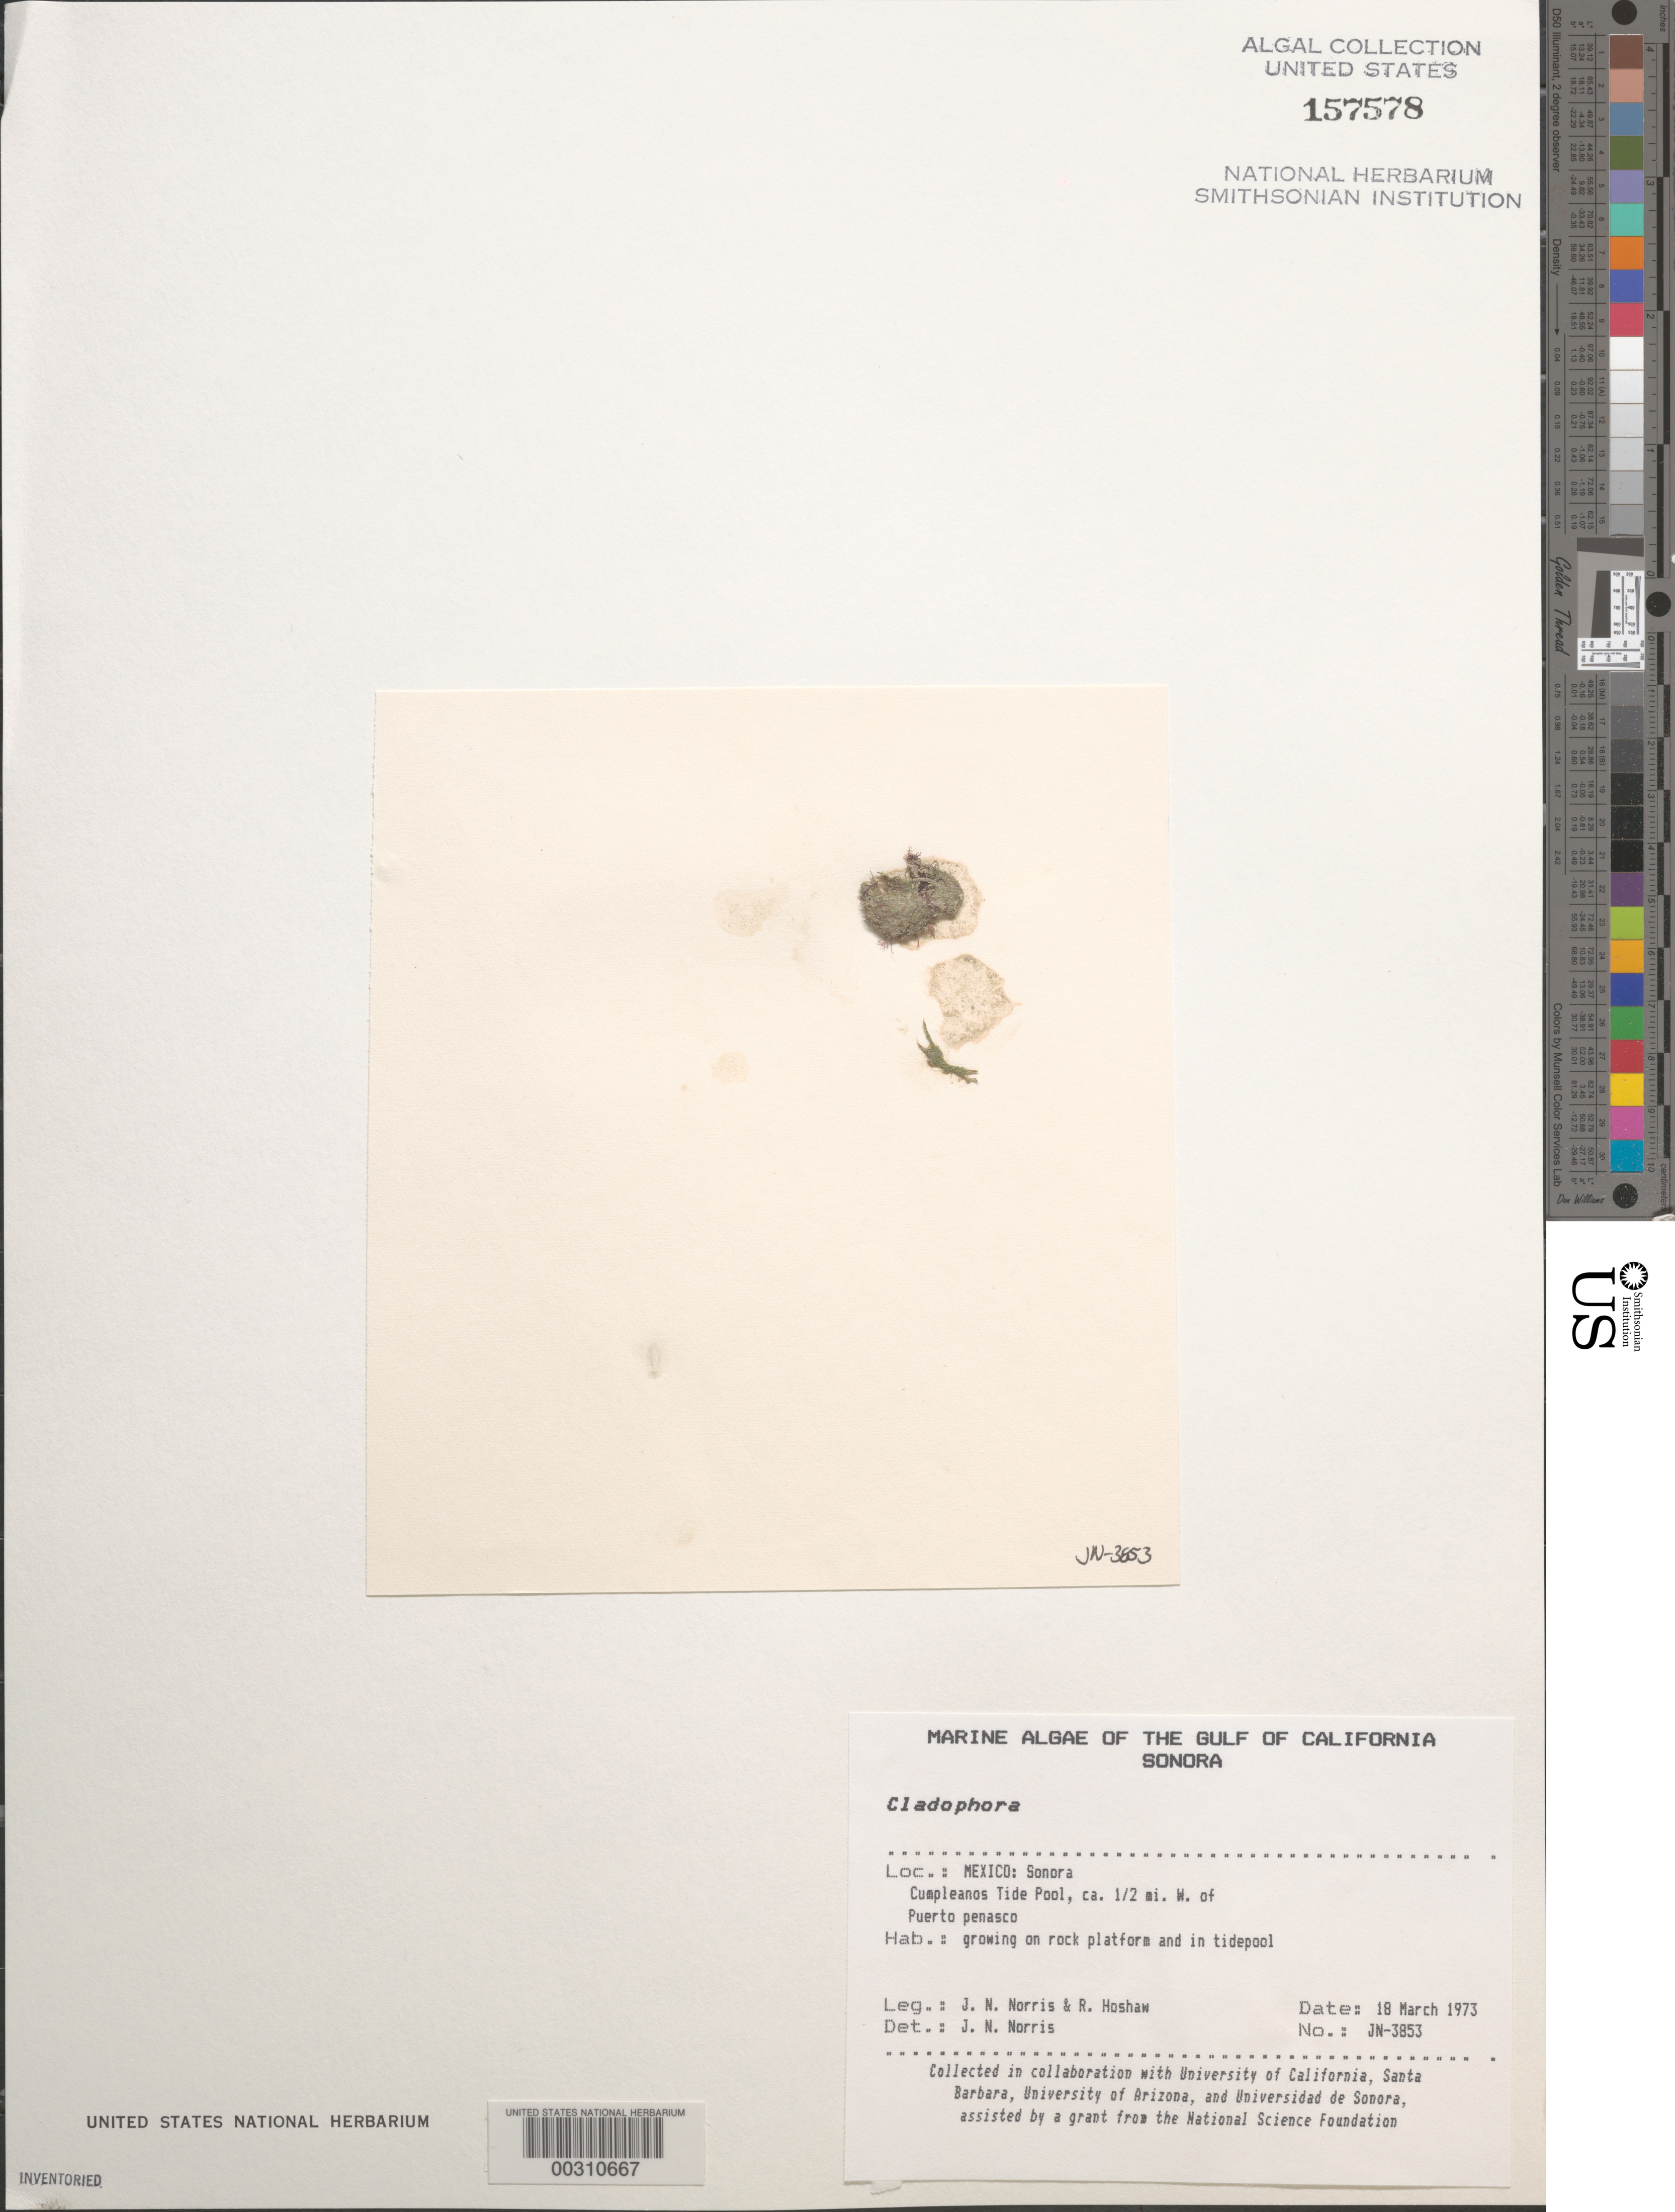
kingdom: Plantae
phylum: Chlorophyta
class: Ulvophyceae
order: Cladophorales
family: Cladophoraceae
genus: Cladophora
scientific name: Cladophora sp.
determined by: Norris, James N.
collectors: J. N. Norris & R. Hoshaw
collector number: JN-3853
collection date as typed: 18 Mar 1973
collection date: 1973-03-18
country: Mexico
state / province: Sonora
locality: Cumpleanos tide pool, about 0.5 mile west of Puerto Penasco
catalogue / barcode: US 157578